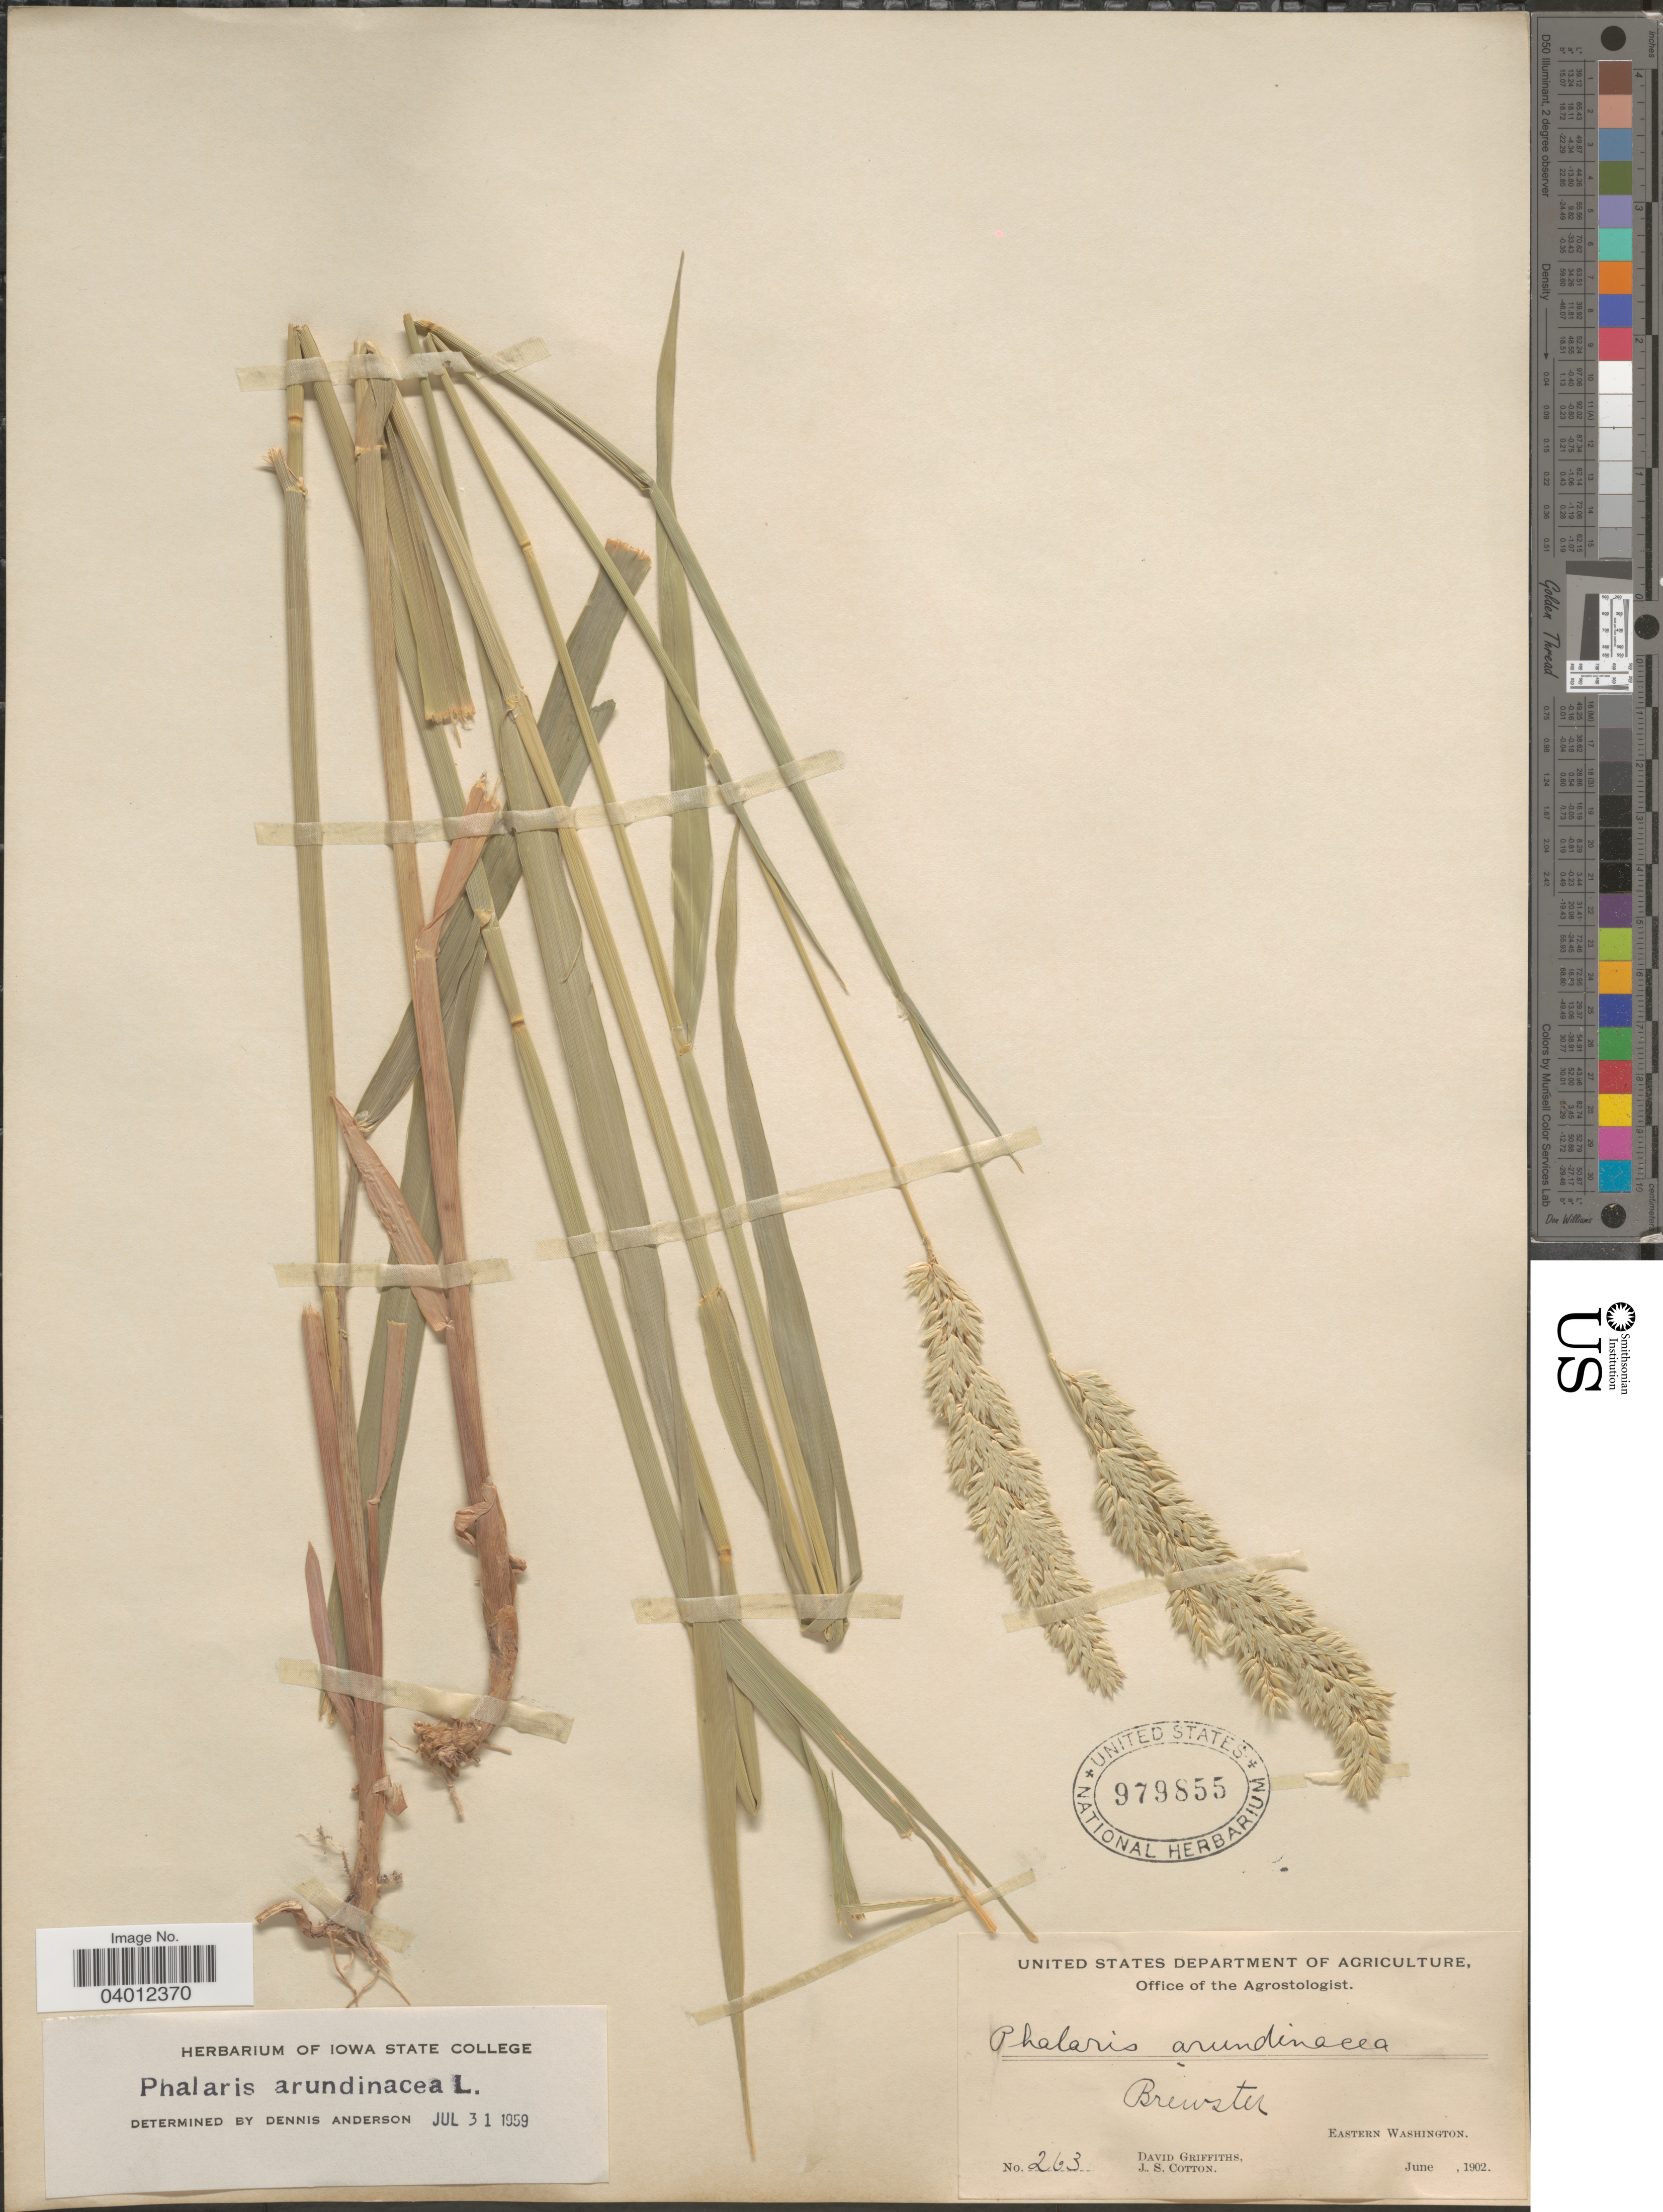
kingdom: Plantae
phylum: Tracheophyta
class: Liliopsida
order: Poales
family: Poaceae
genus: Phalaris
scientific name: Phalaris arundinacea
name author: L.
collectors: D. Griffiths & J. S. Cotton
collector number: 263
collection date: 1902-06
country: United States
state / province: Washington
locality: Brewster. Eastern Washington.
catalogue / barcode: US 979855